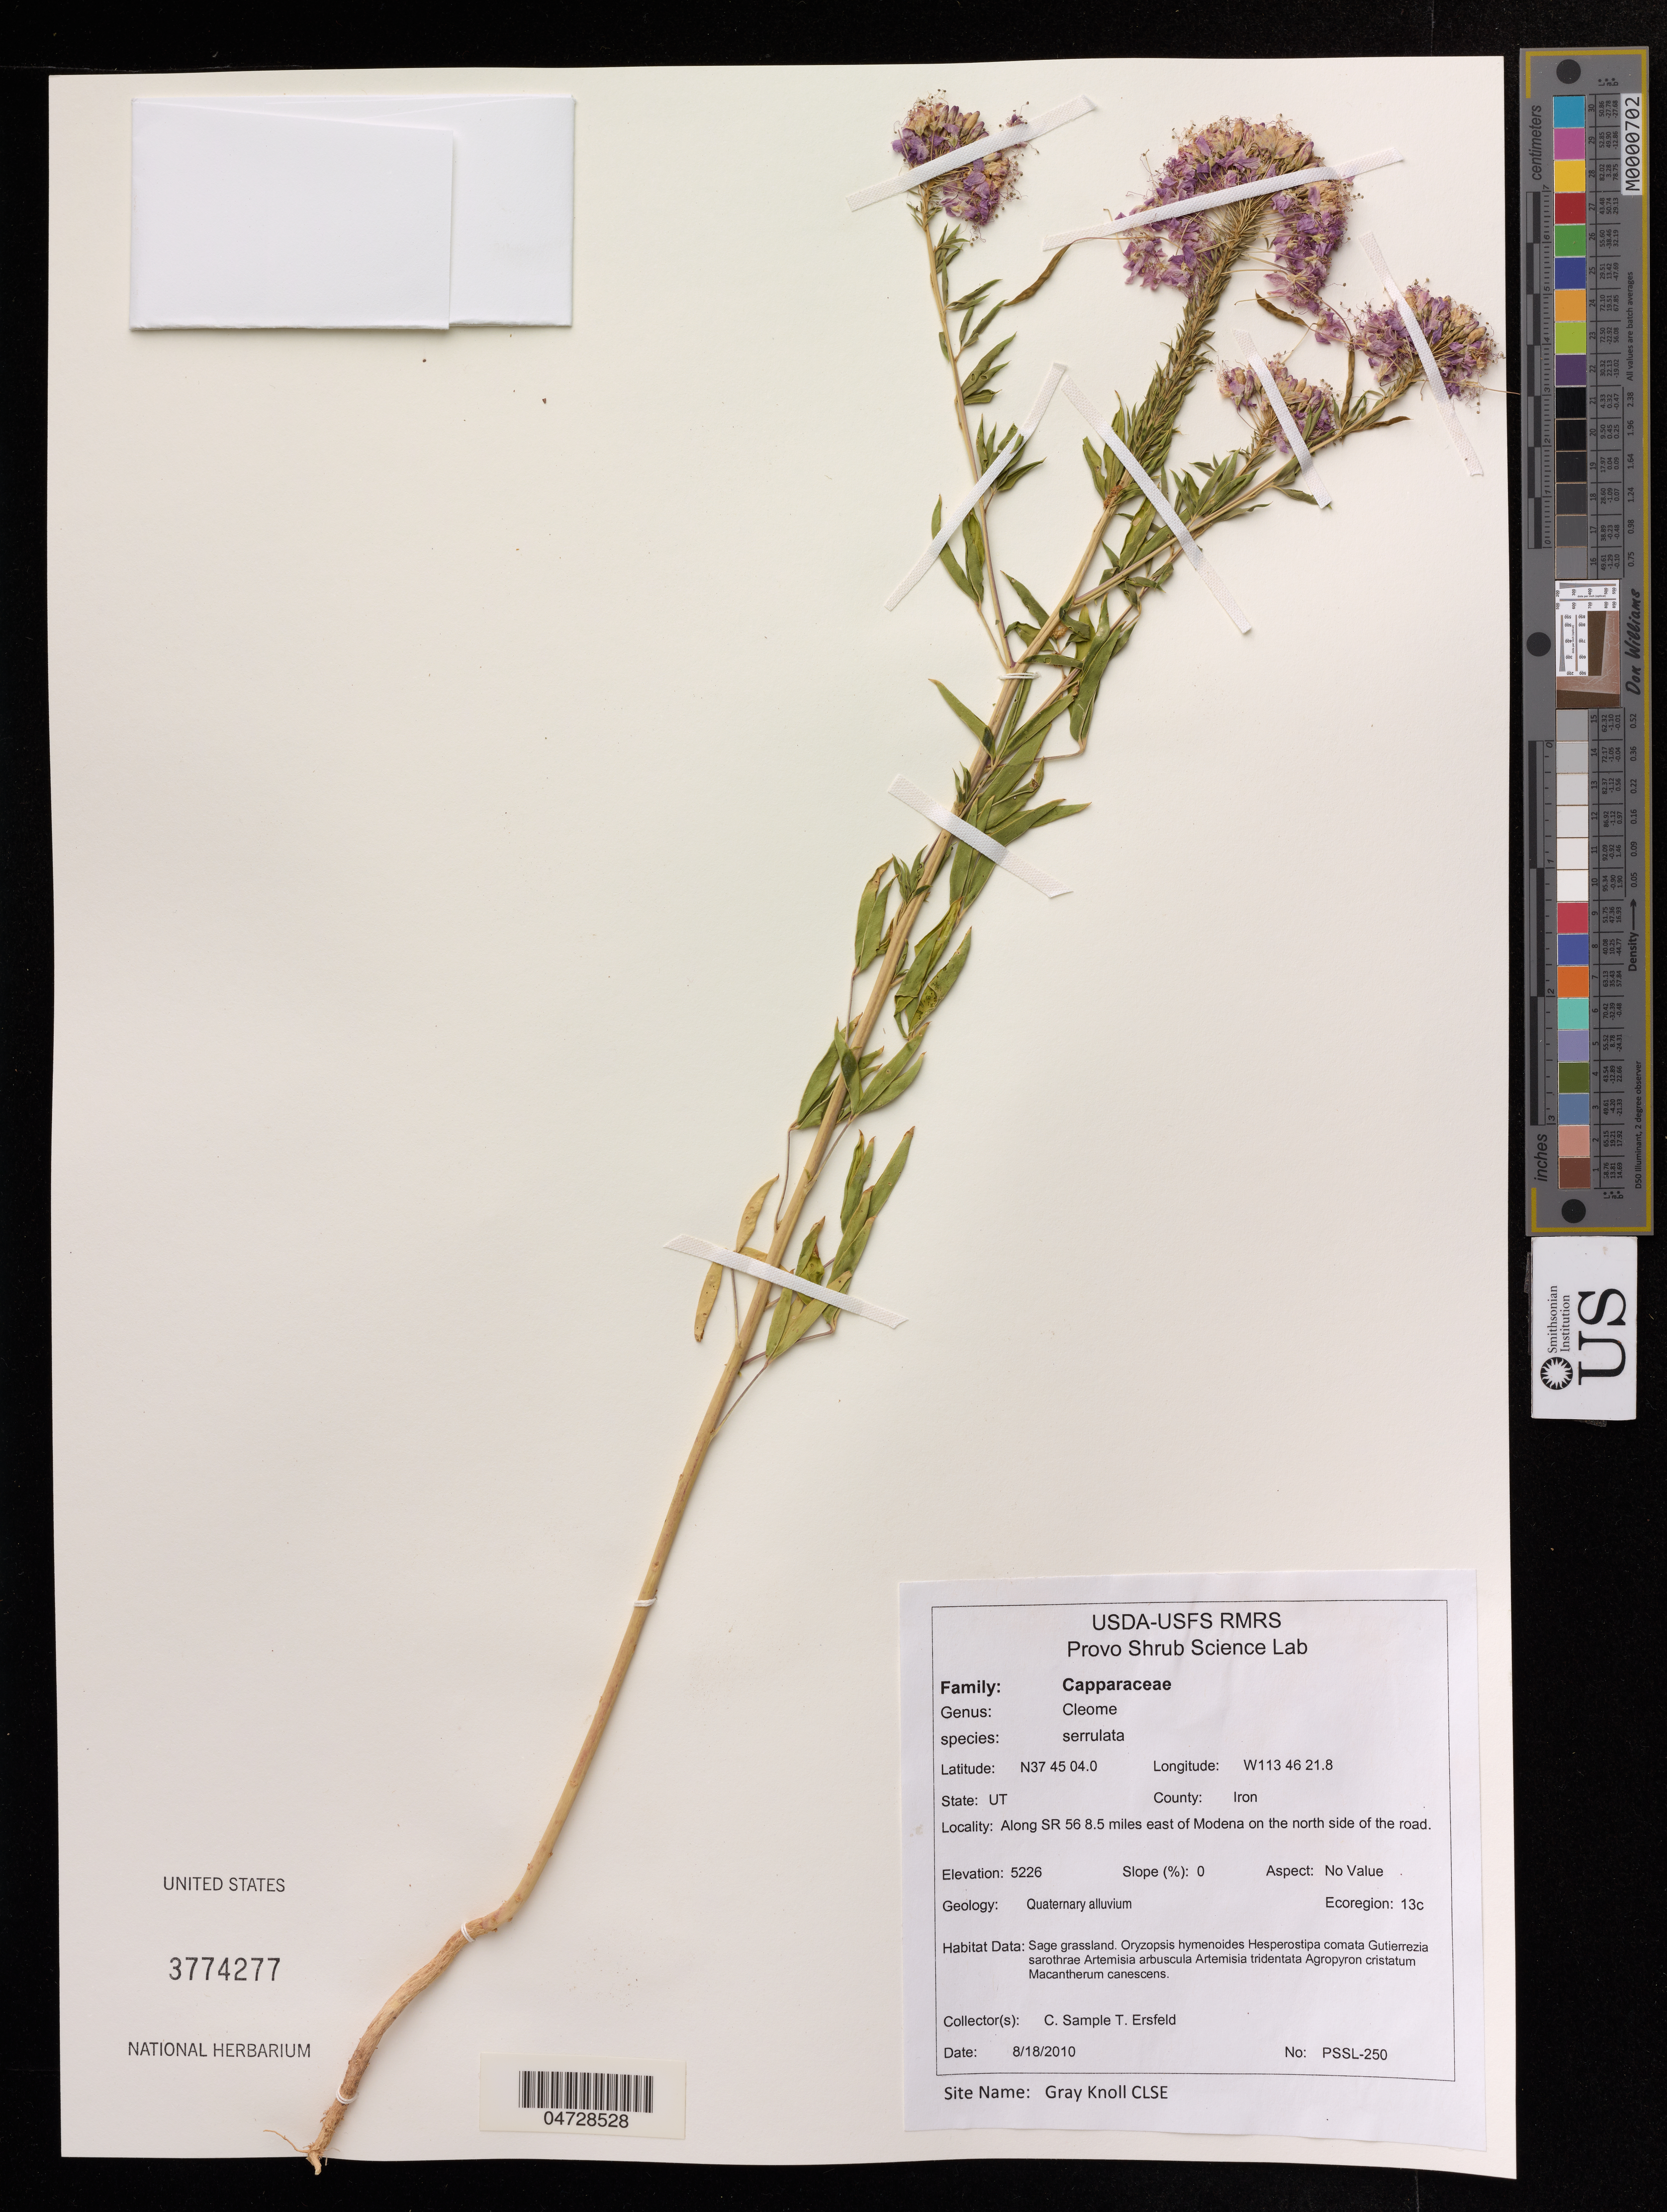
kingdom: Plantae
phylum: Tracheophyta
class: Magnoliopsida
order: Brassicales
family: Cleomaceae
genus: Cleome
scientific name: Cleome serrulata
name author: Pursh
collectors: C. Sample & T. Ersfeld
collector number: PSSL-250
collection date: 2010-08-18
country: United States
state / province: Utah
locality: Iron. Along SR 56 8.5miles east of Modena on the north side of the road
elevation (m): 1593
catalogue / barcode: US 3774277